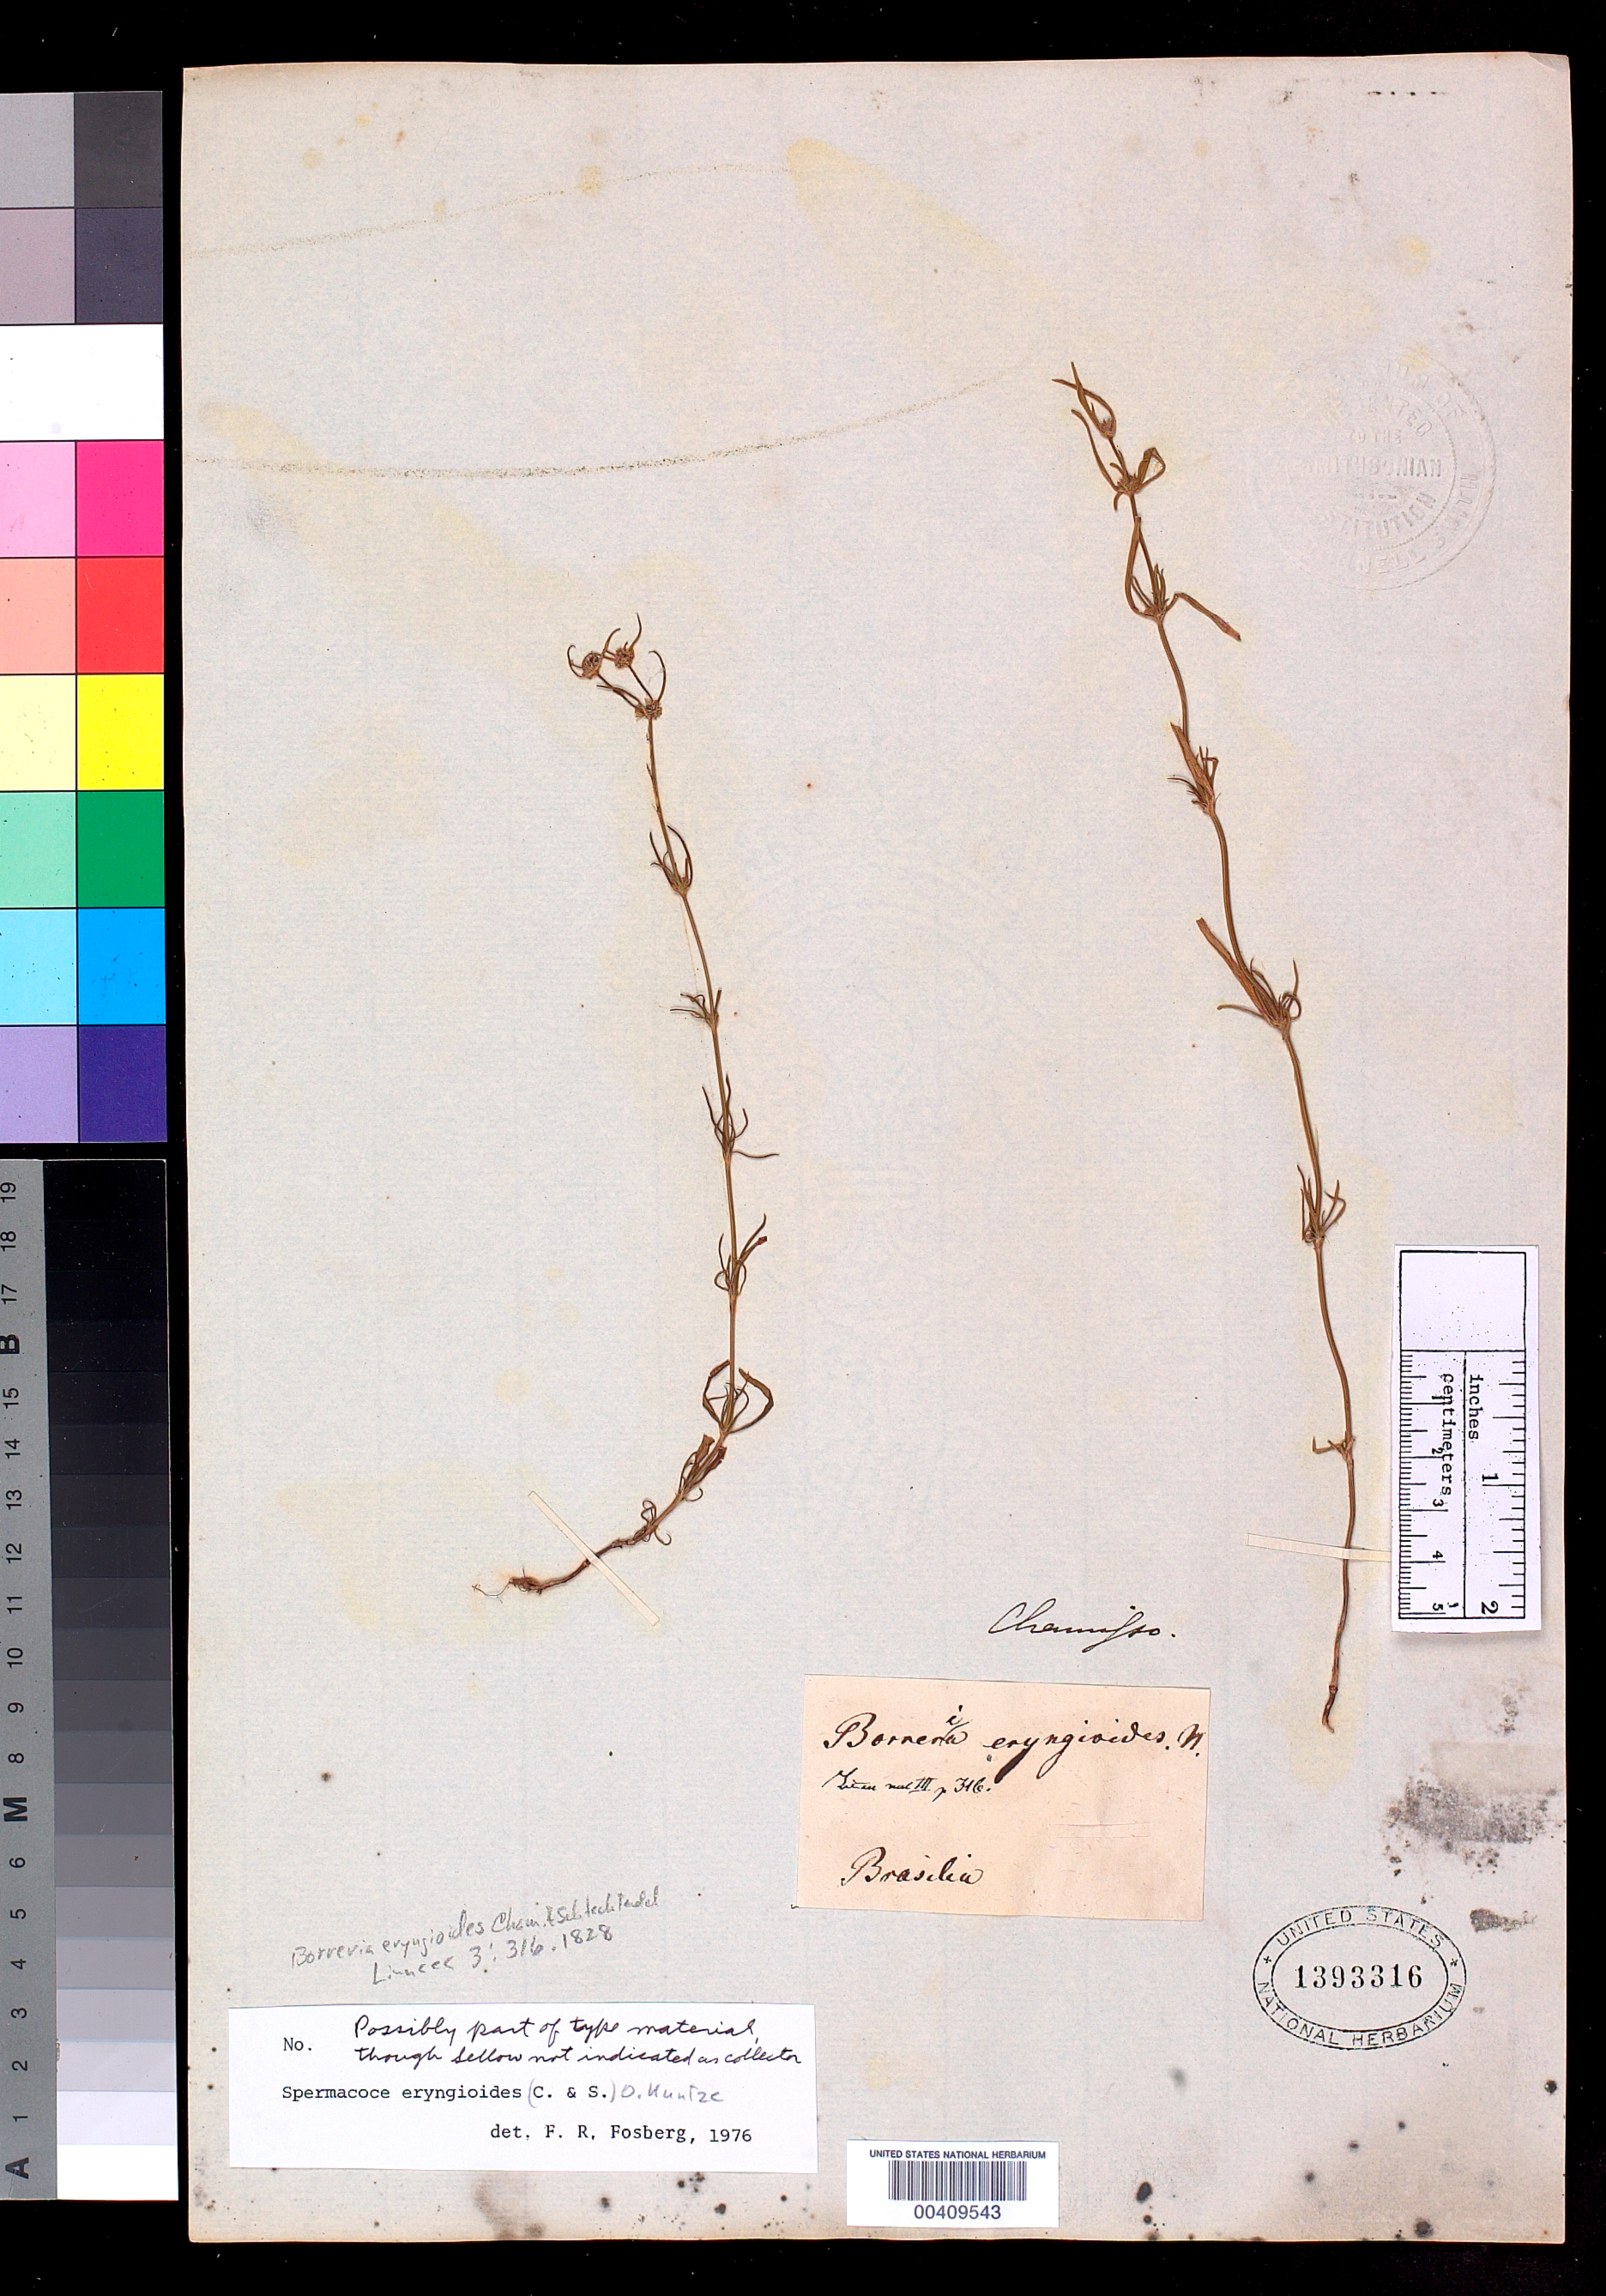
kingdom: Plantae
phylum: Tracheophyta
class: Magnoliopsida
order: Gentianales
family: Rubiaceae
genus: Borreria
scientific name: Borreria eryngioides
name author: Cham. & Schltdl.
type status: Type Material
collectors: F. Sellow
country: Brazil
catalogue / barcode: US 1393316